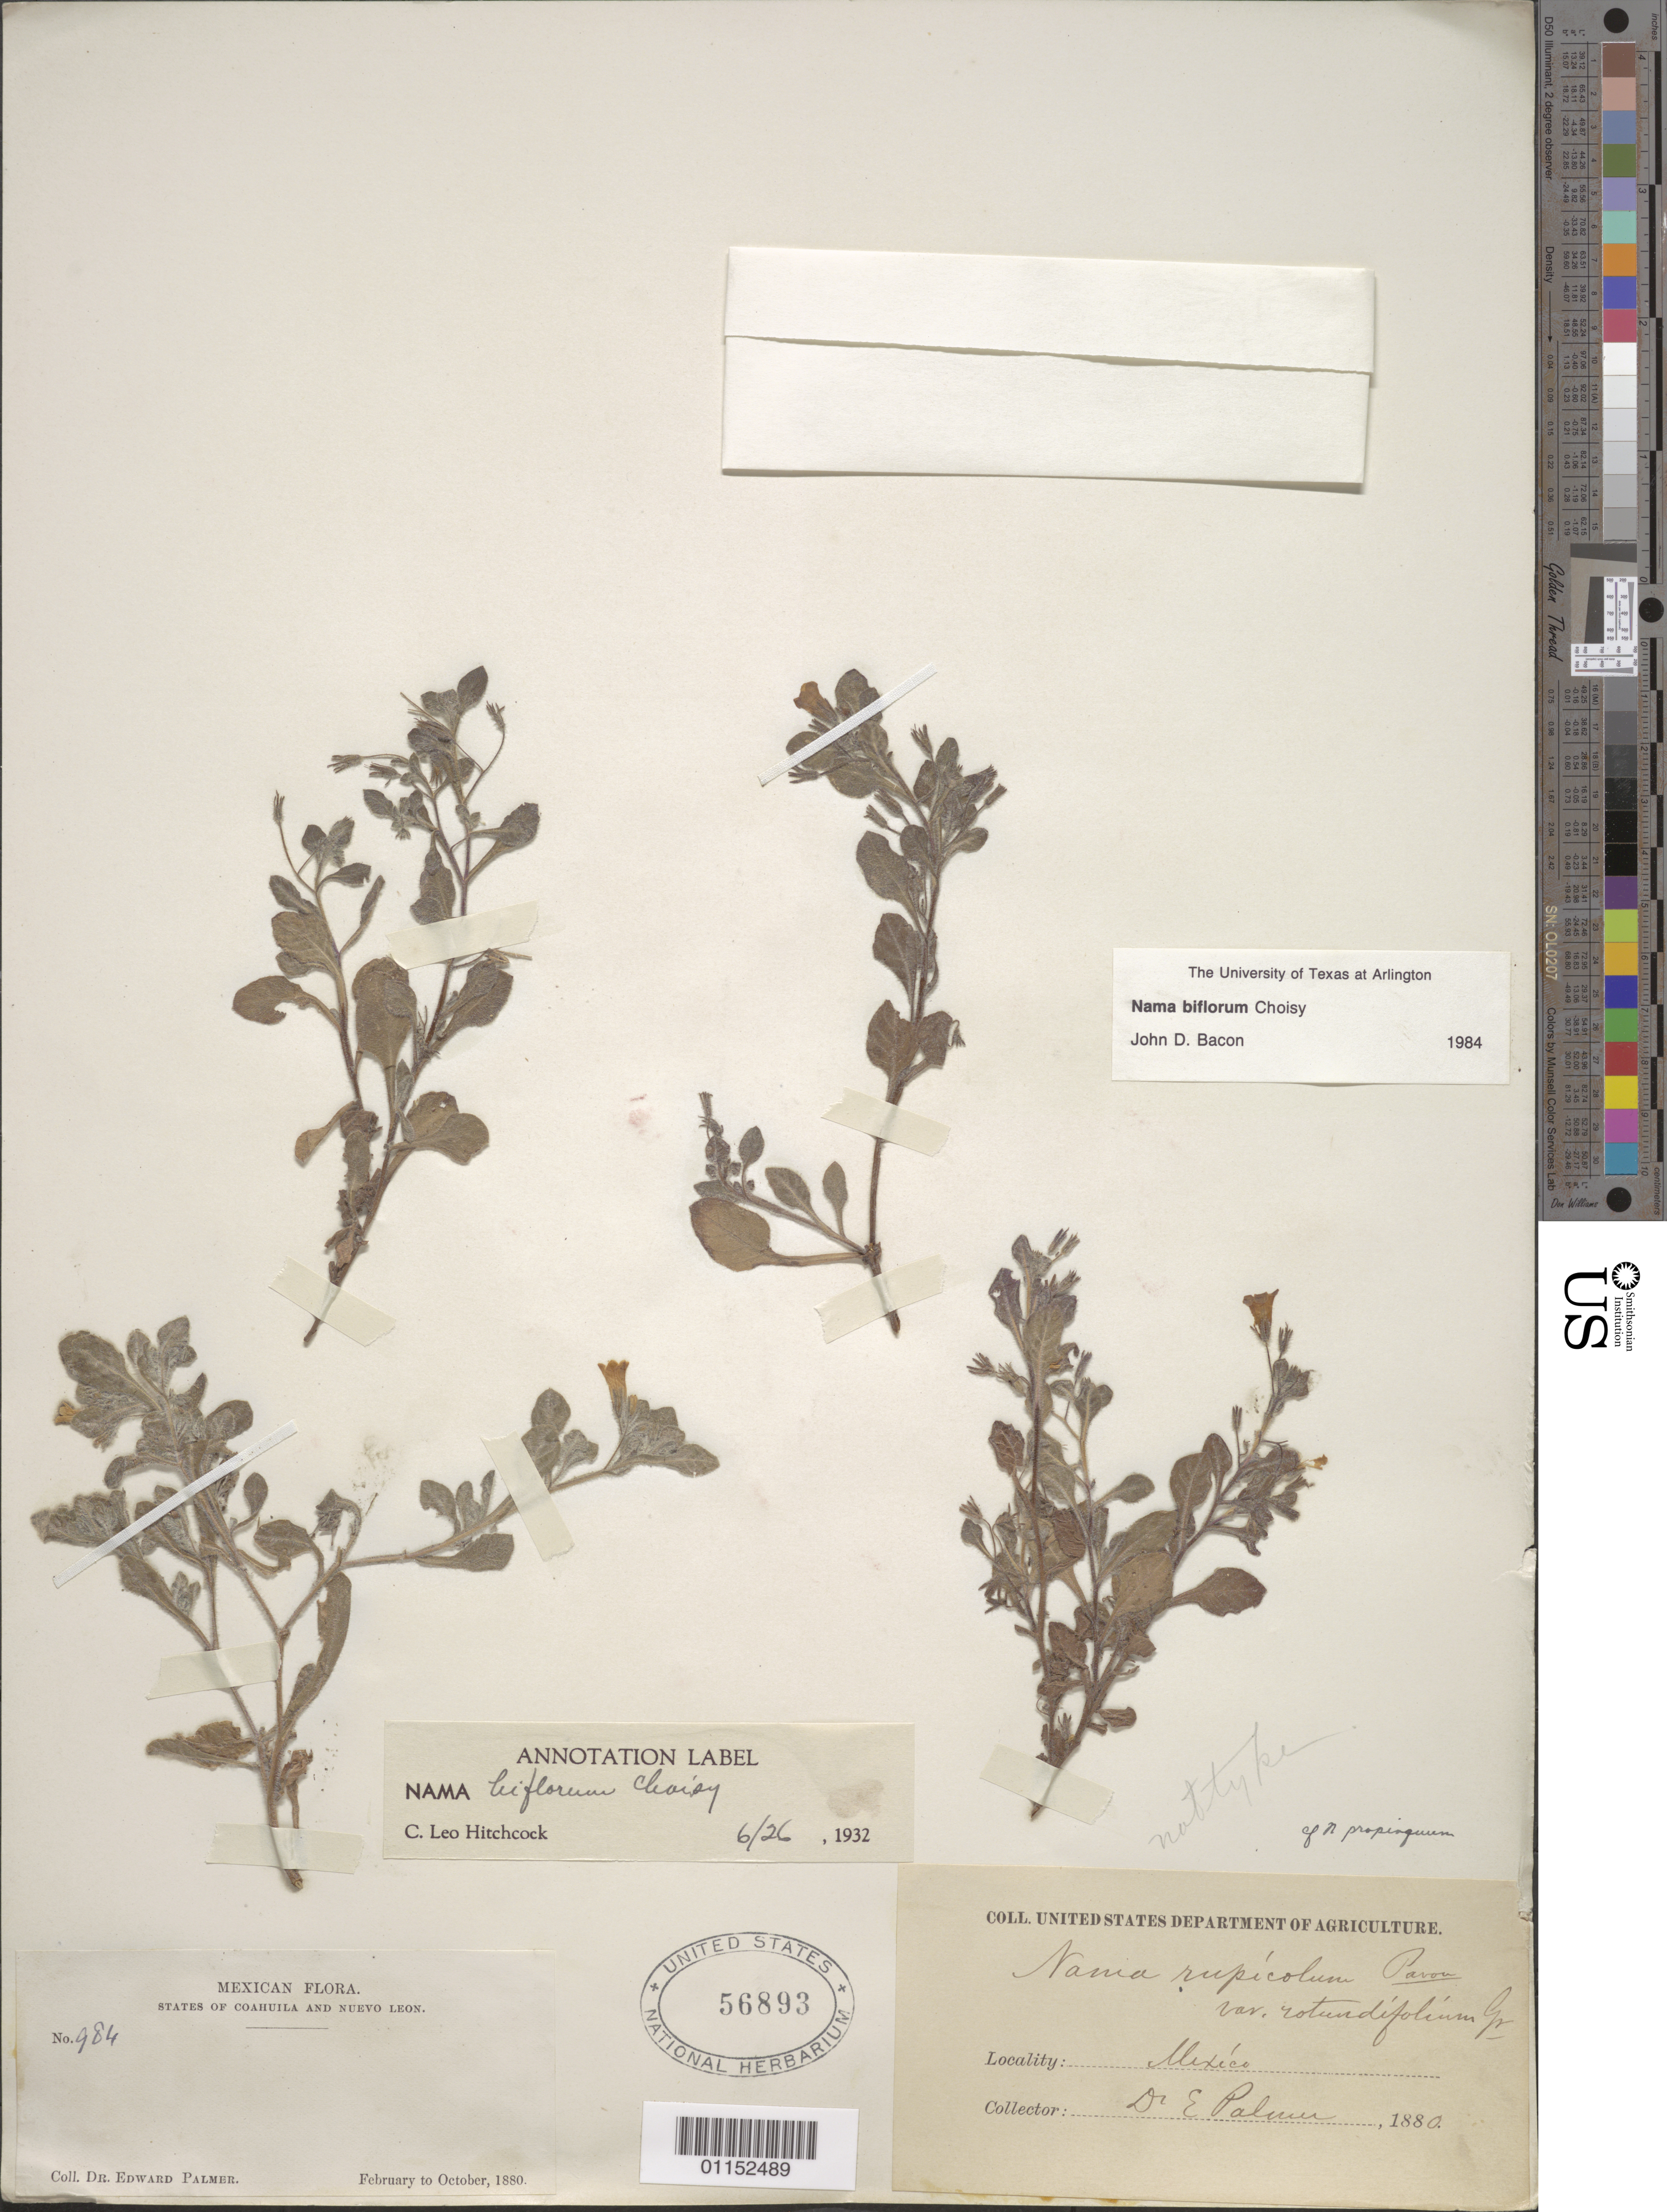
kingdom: Plantae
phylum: Tracheophyta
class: Magnoliopsida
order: Boraginales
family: Namaceae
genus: Nama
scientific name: Nama biflora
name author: Choisy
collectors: E. Palmer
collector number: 984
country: Mexico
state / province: Coahuila / Nuevo León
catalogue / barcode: US 56893